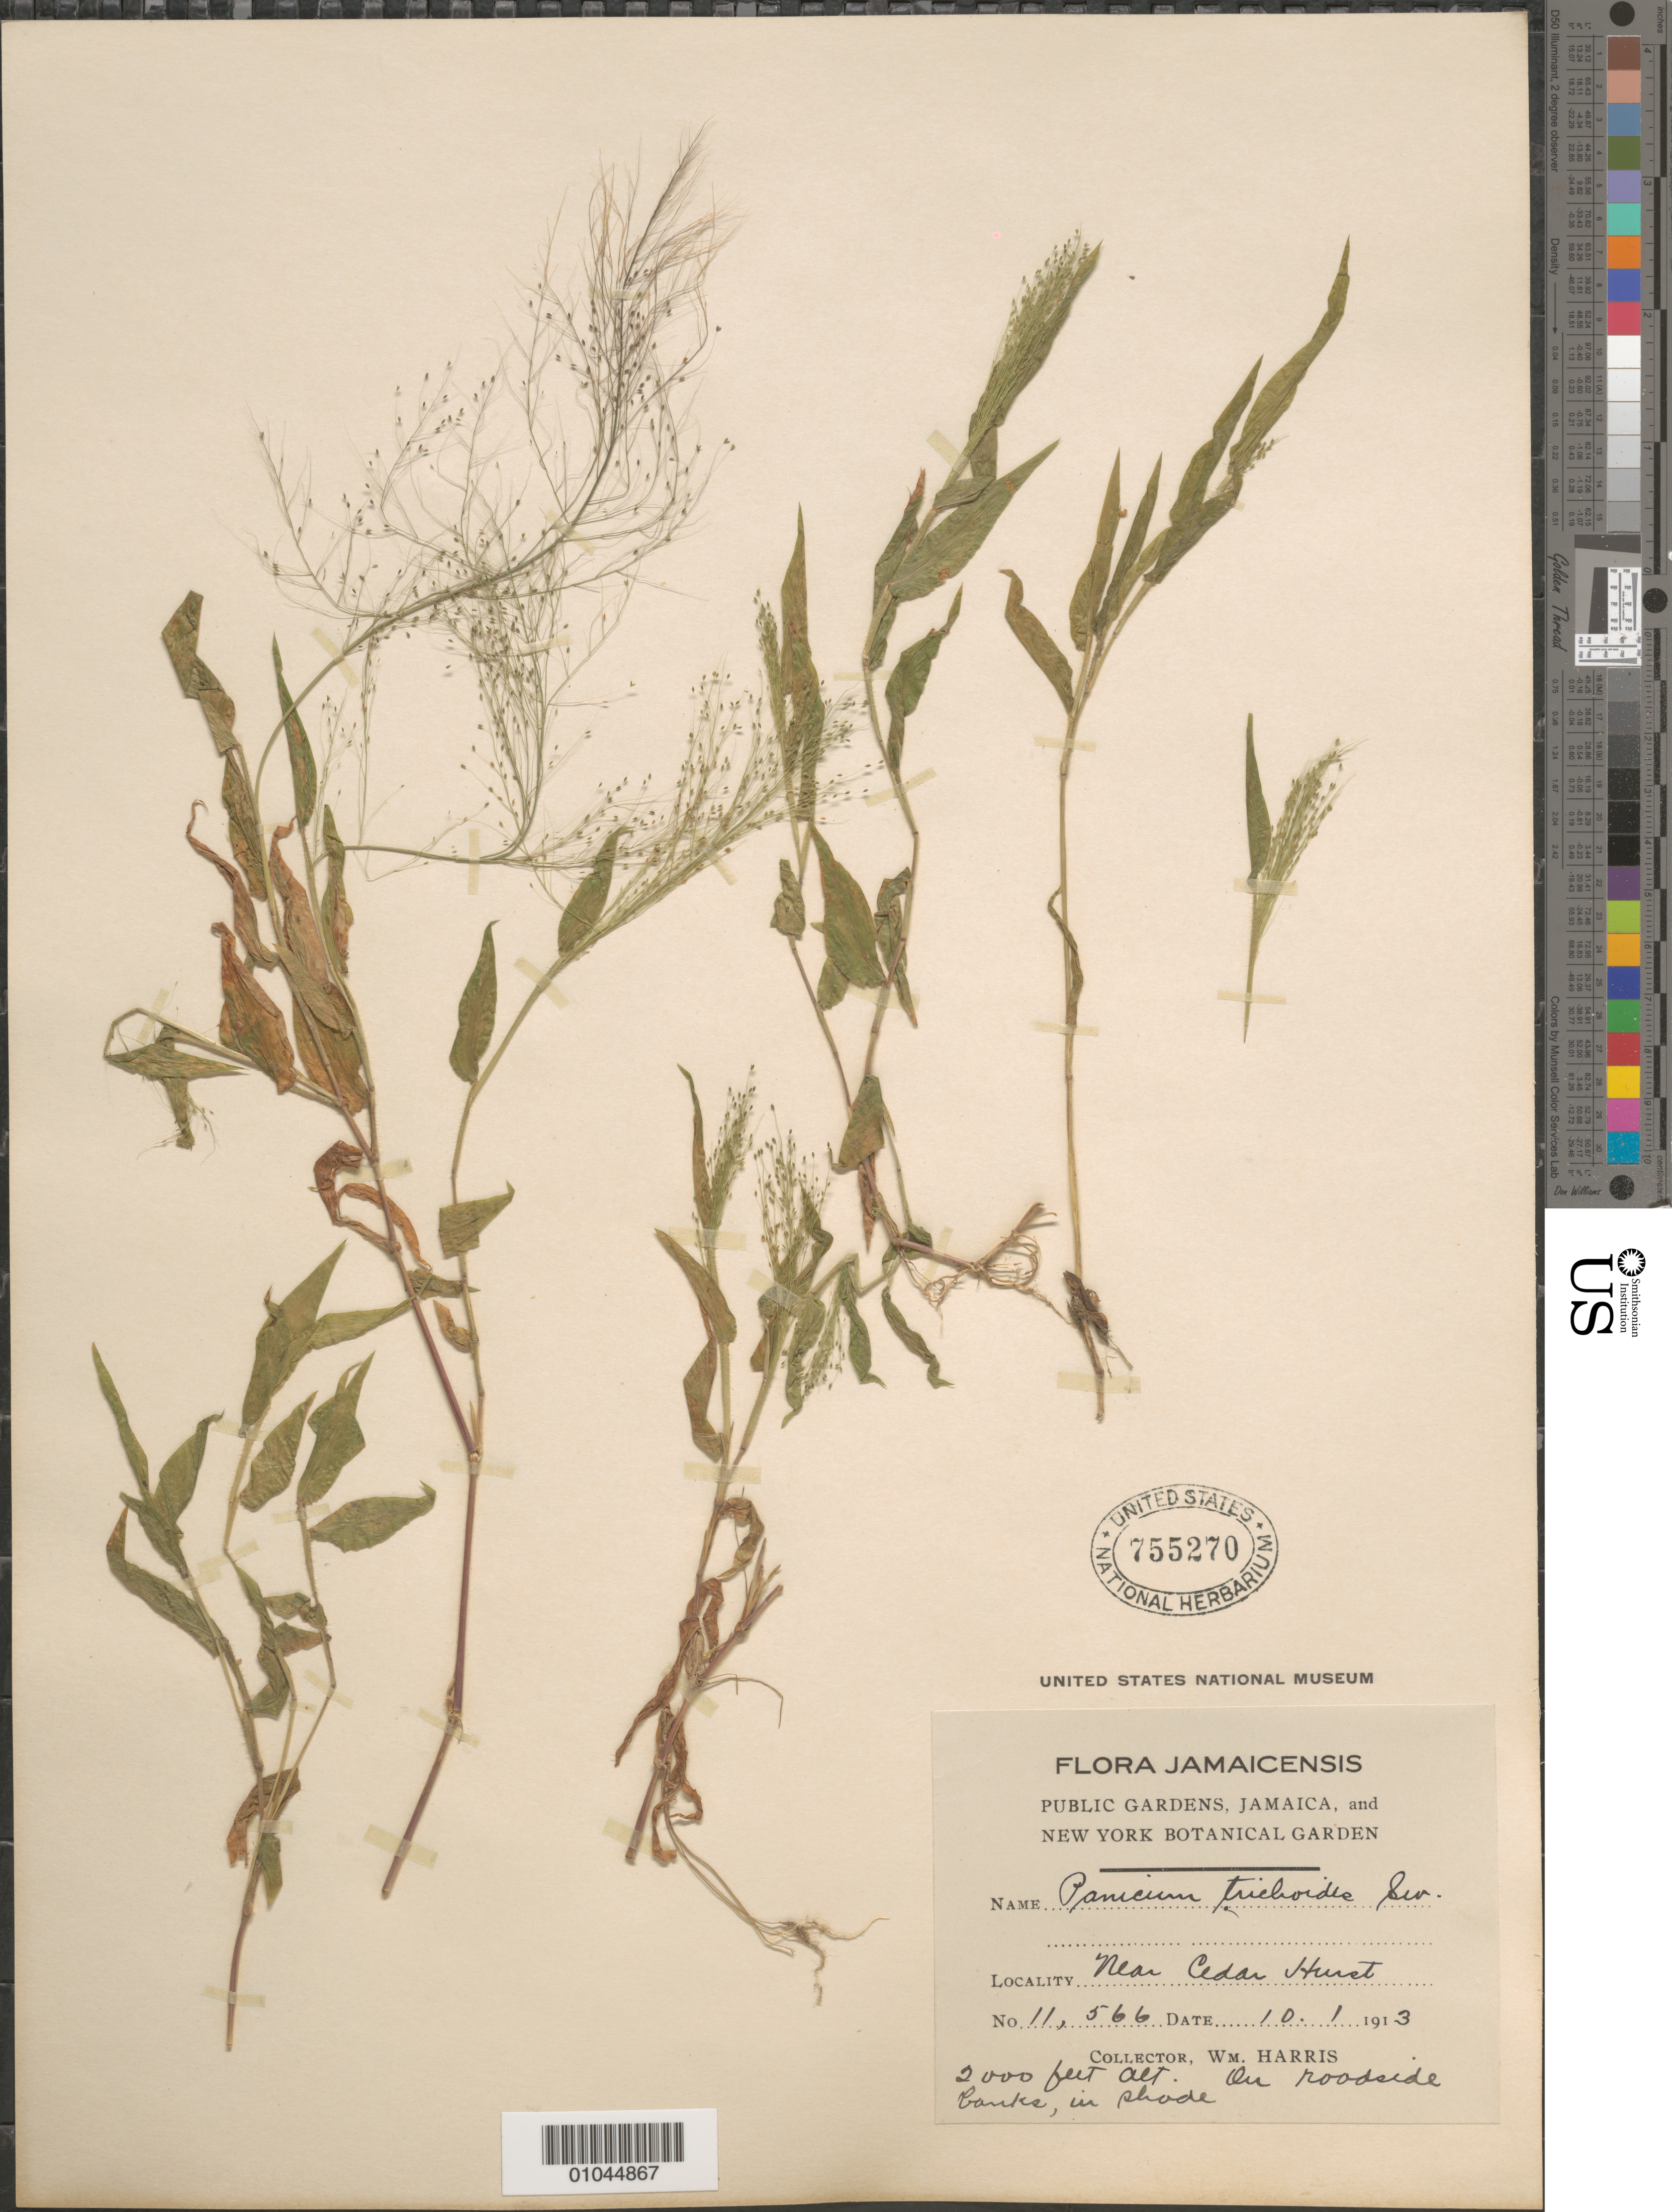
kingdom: Plantae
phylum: Tracheophyta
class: Liliopsida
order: Poales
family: Poaceae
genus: Panicum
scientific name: Panicum trichoides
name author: Sw.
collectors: W. Harris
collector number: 11566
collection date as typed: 10 Jan 1913 or 01 Oct 1913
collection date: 1913-01-10 or 1913-10-01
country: Jamaica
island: Jamaica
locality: Near Cedar Hurst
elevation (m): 610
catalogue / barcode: US 755270